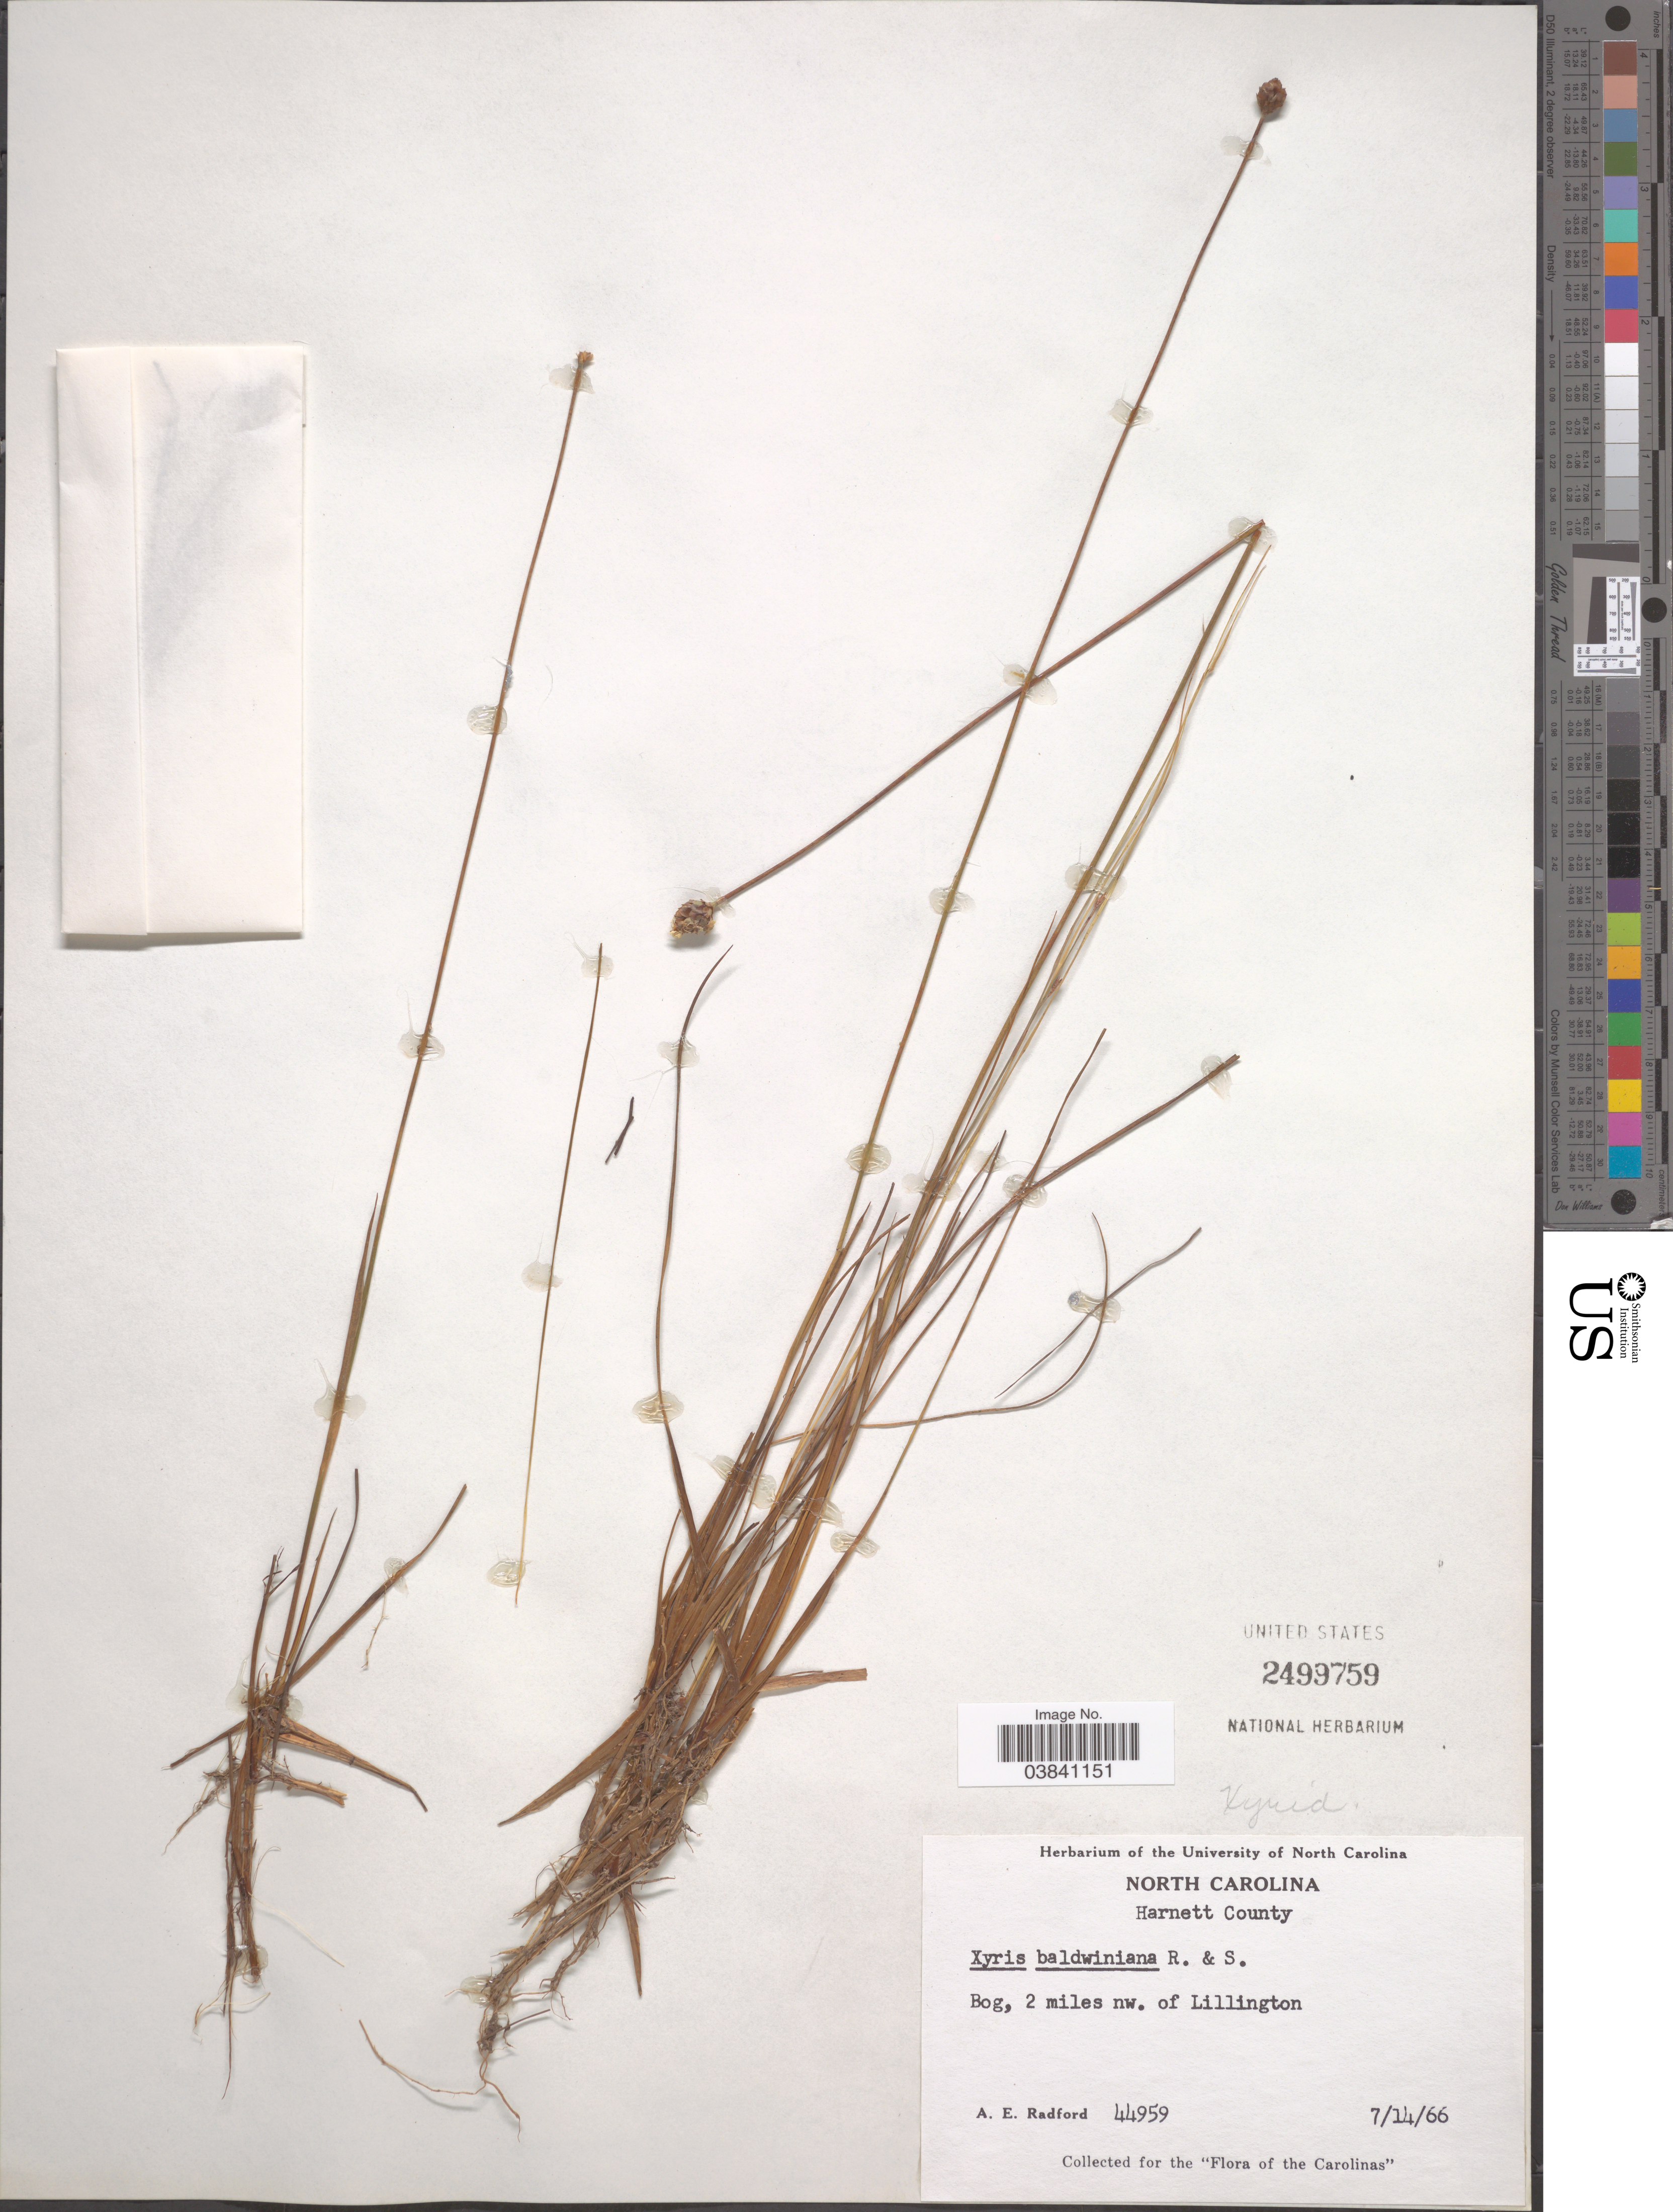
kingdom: Plantae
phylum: Tracheophyta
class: Liliopsida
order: Poales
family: Xyridaceae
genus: Xyris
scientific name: Xyris baldwiniana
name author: Schult.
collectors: A. E. Radford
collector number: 44959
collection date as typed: Transcribed d/m/y: 14/7/66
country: United States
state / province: North Carolina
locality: Harnett County. Bog, 2 miles nw. of Lillington.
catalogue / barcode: US 2499759